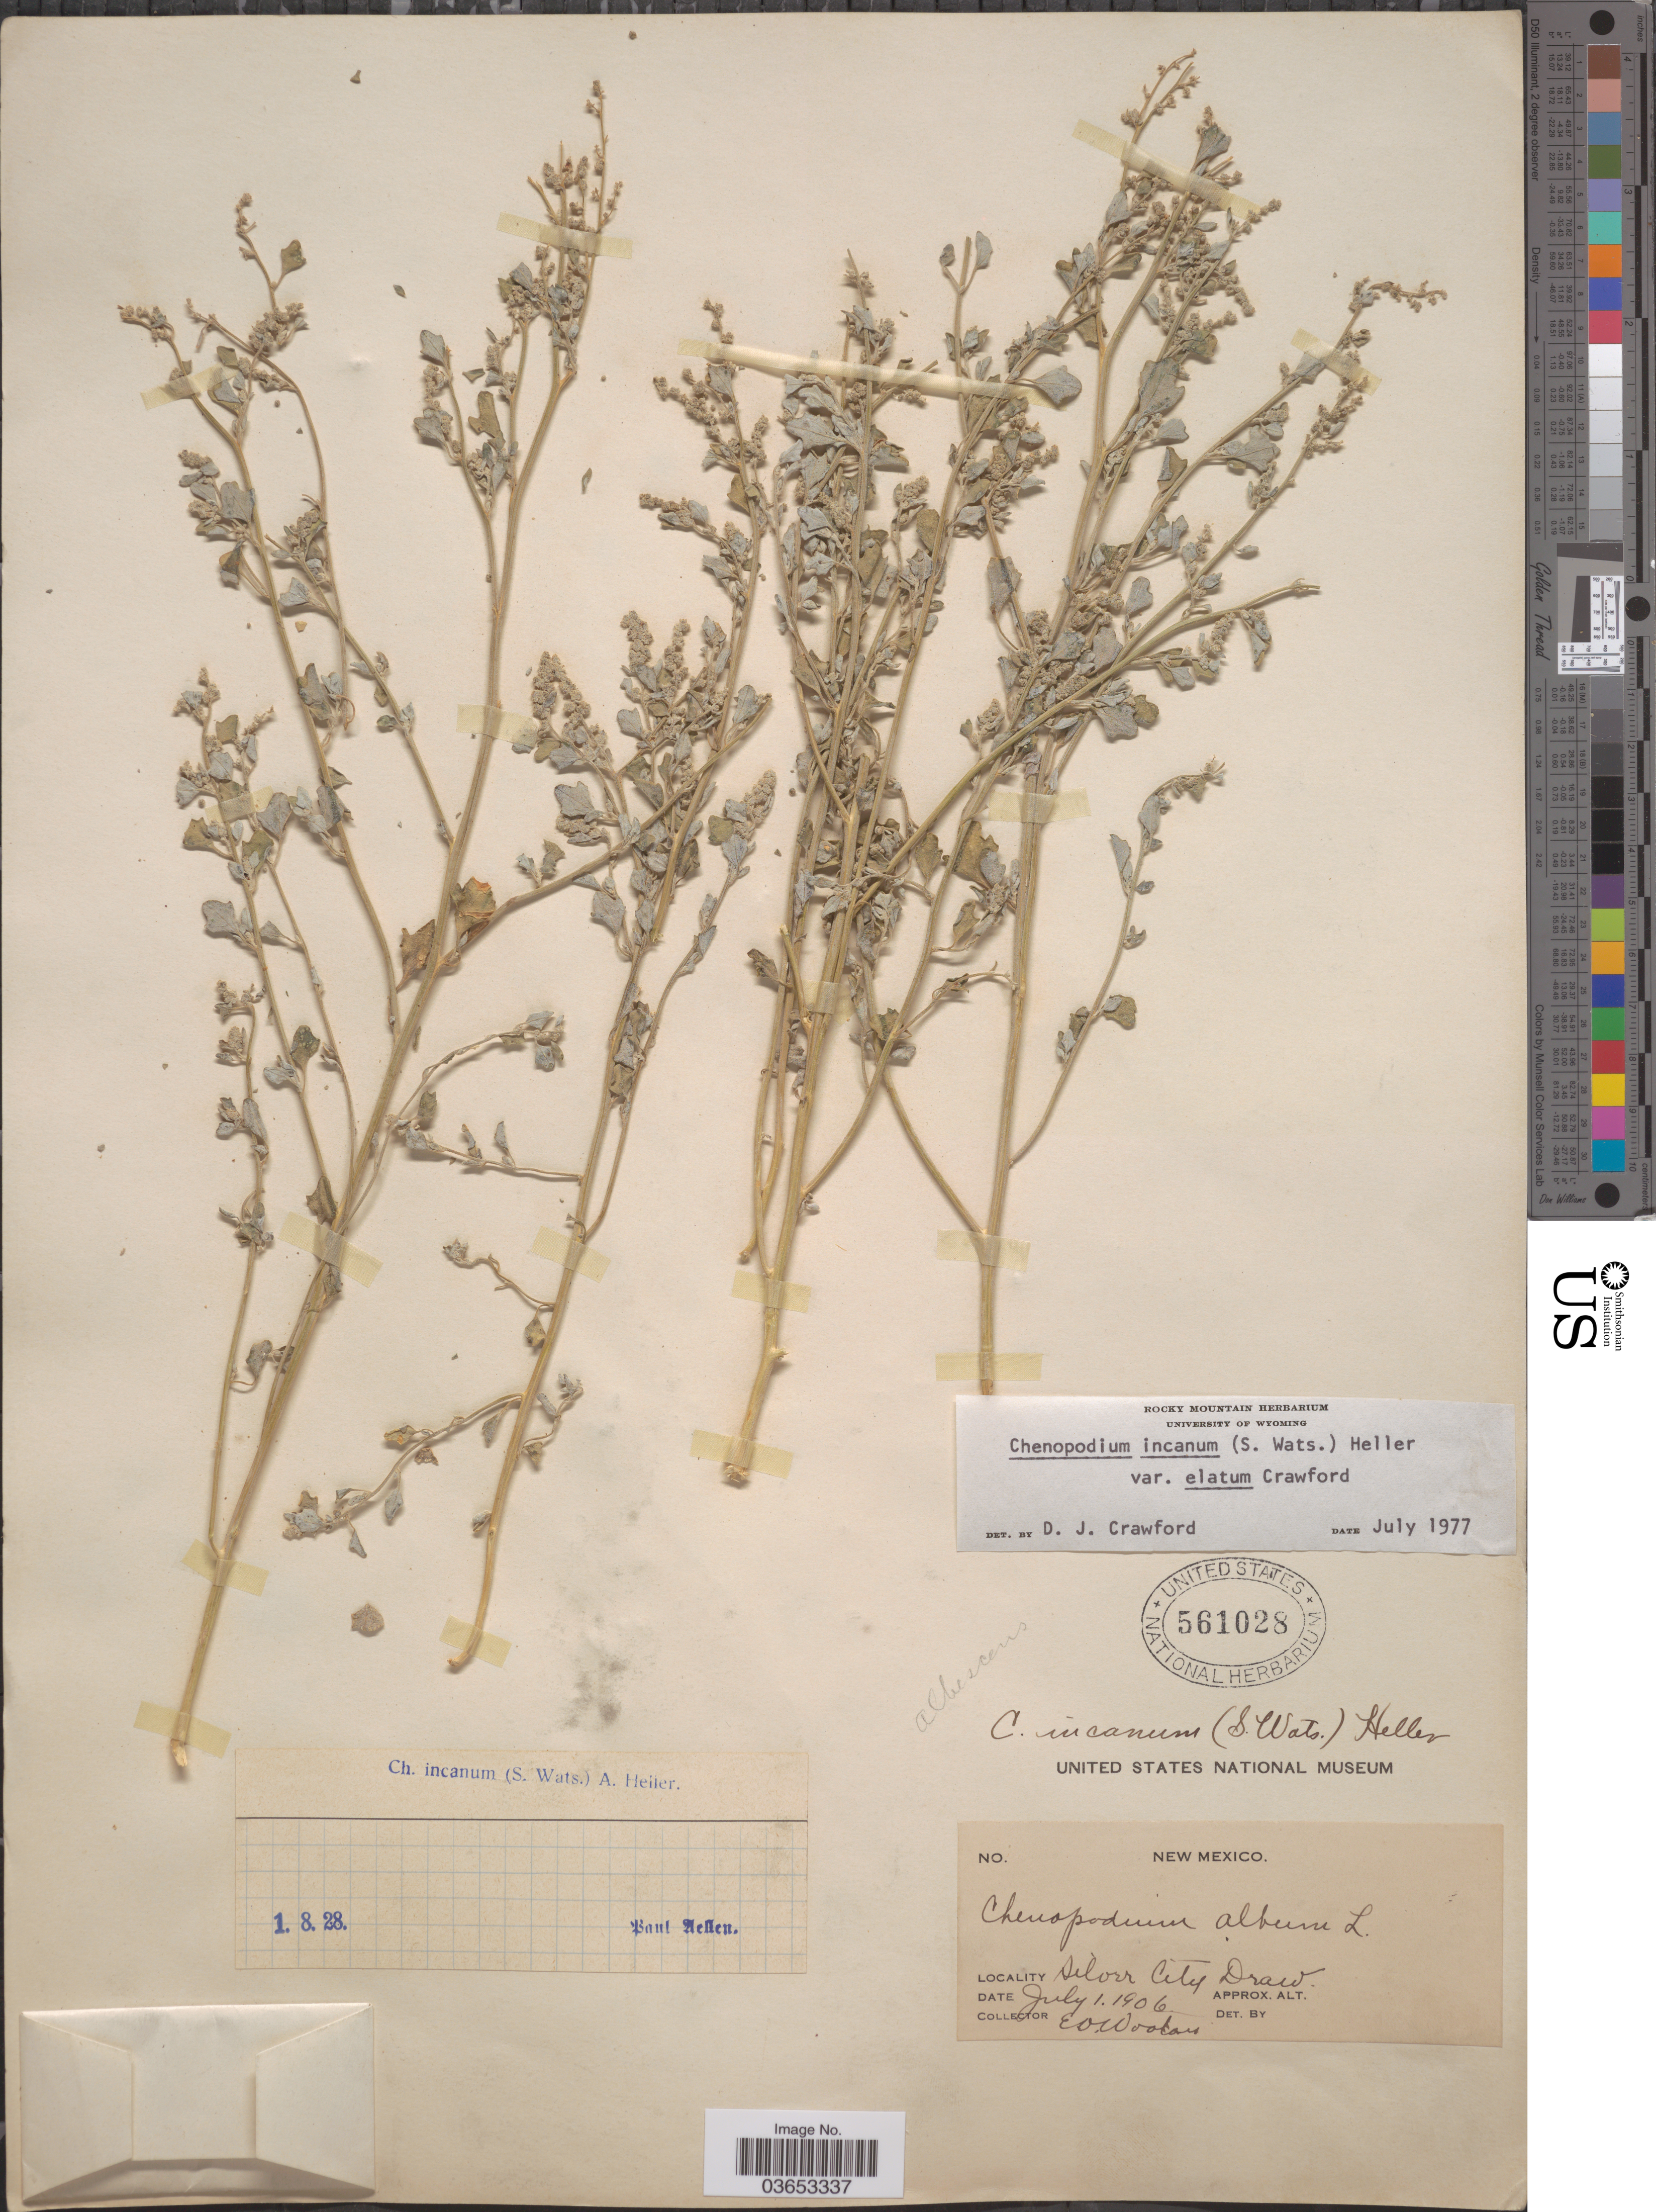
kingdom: Plantae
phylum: Tracheophyta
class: Magnoliopsida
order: Caryophyllales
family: Amaranthaceae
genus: Chenopodium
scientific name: Chenopodium incanum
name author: (S. Watson) A. Heller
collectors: E. O. Wooton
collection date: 1906-07-01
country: United States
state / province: New Mexico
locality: Silver City Draw.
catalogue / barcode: US 561028